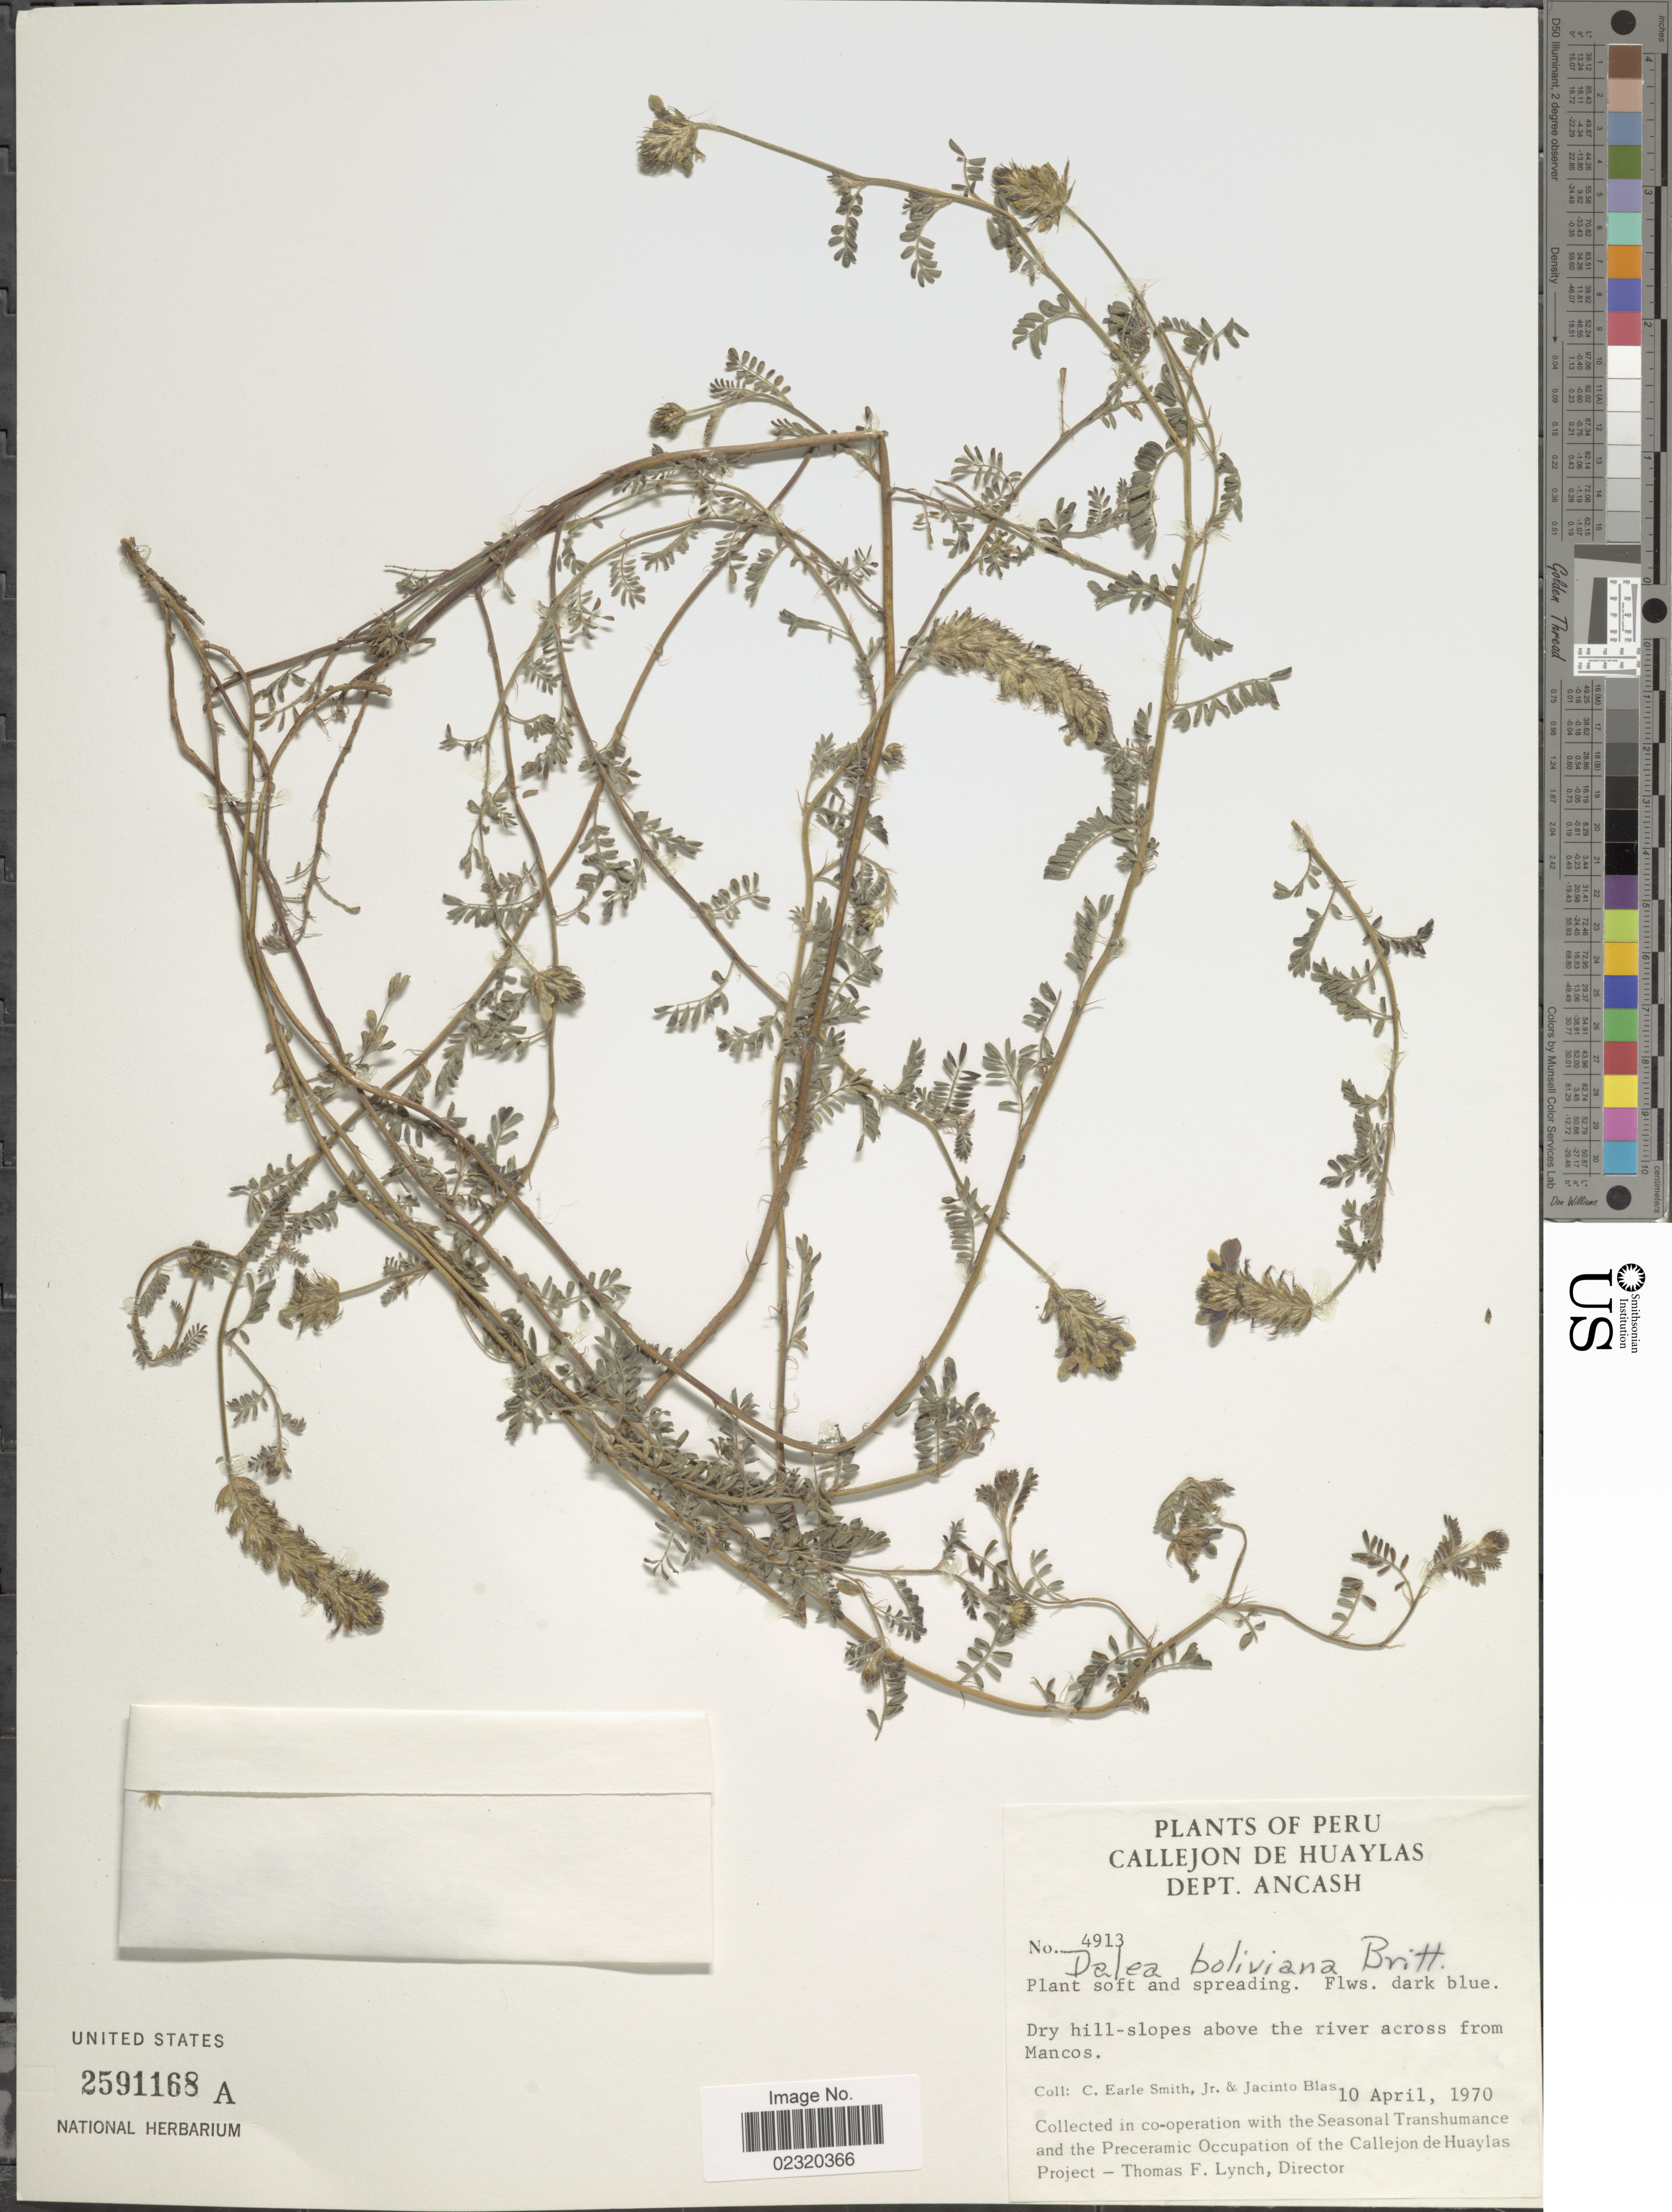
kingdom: Plantae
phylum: Tracheophyta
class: Magnoliopsida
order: Fabales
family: Fabaceae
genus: Dalea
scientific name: Dalea boliviana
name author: Britton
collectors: C. E. Smith Jr.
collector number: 4913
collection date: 1970-04-10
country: Peru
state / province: Ancash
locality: Callejon de Huaylas Dept. Ancash, Dry hill-slopes above the river across from Mancos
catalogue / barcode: US 2591168A